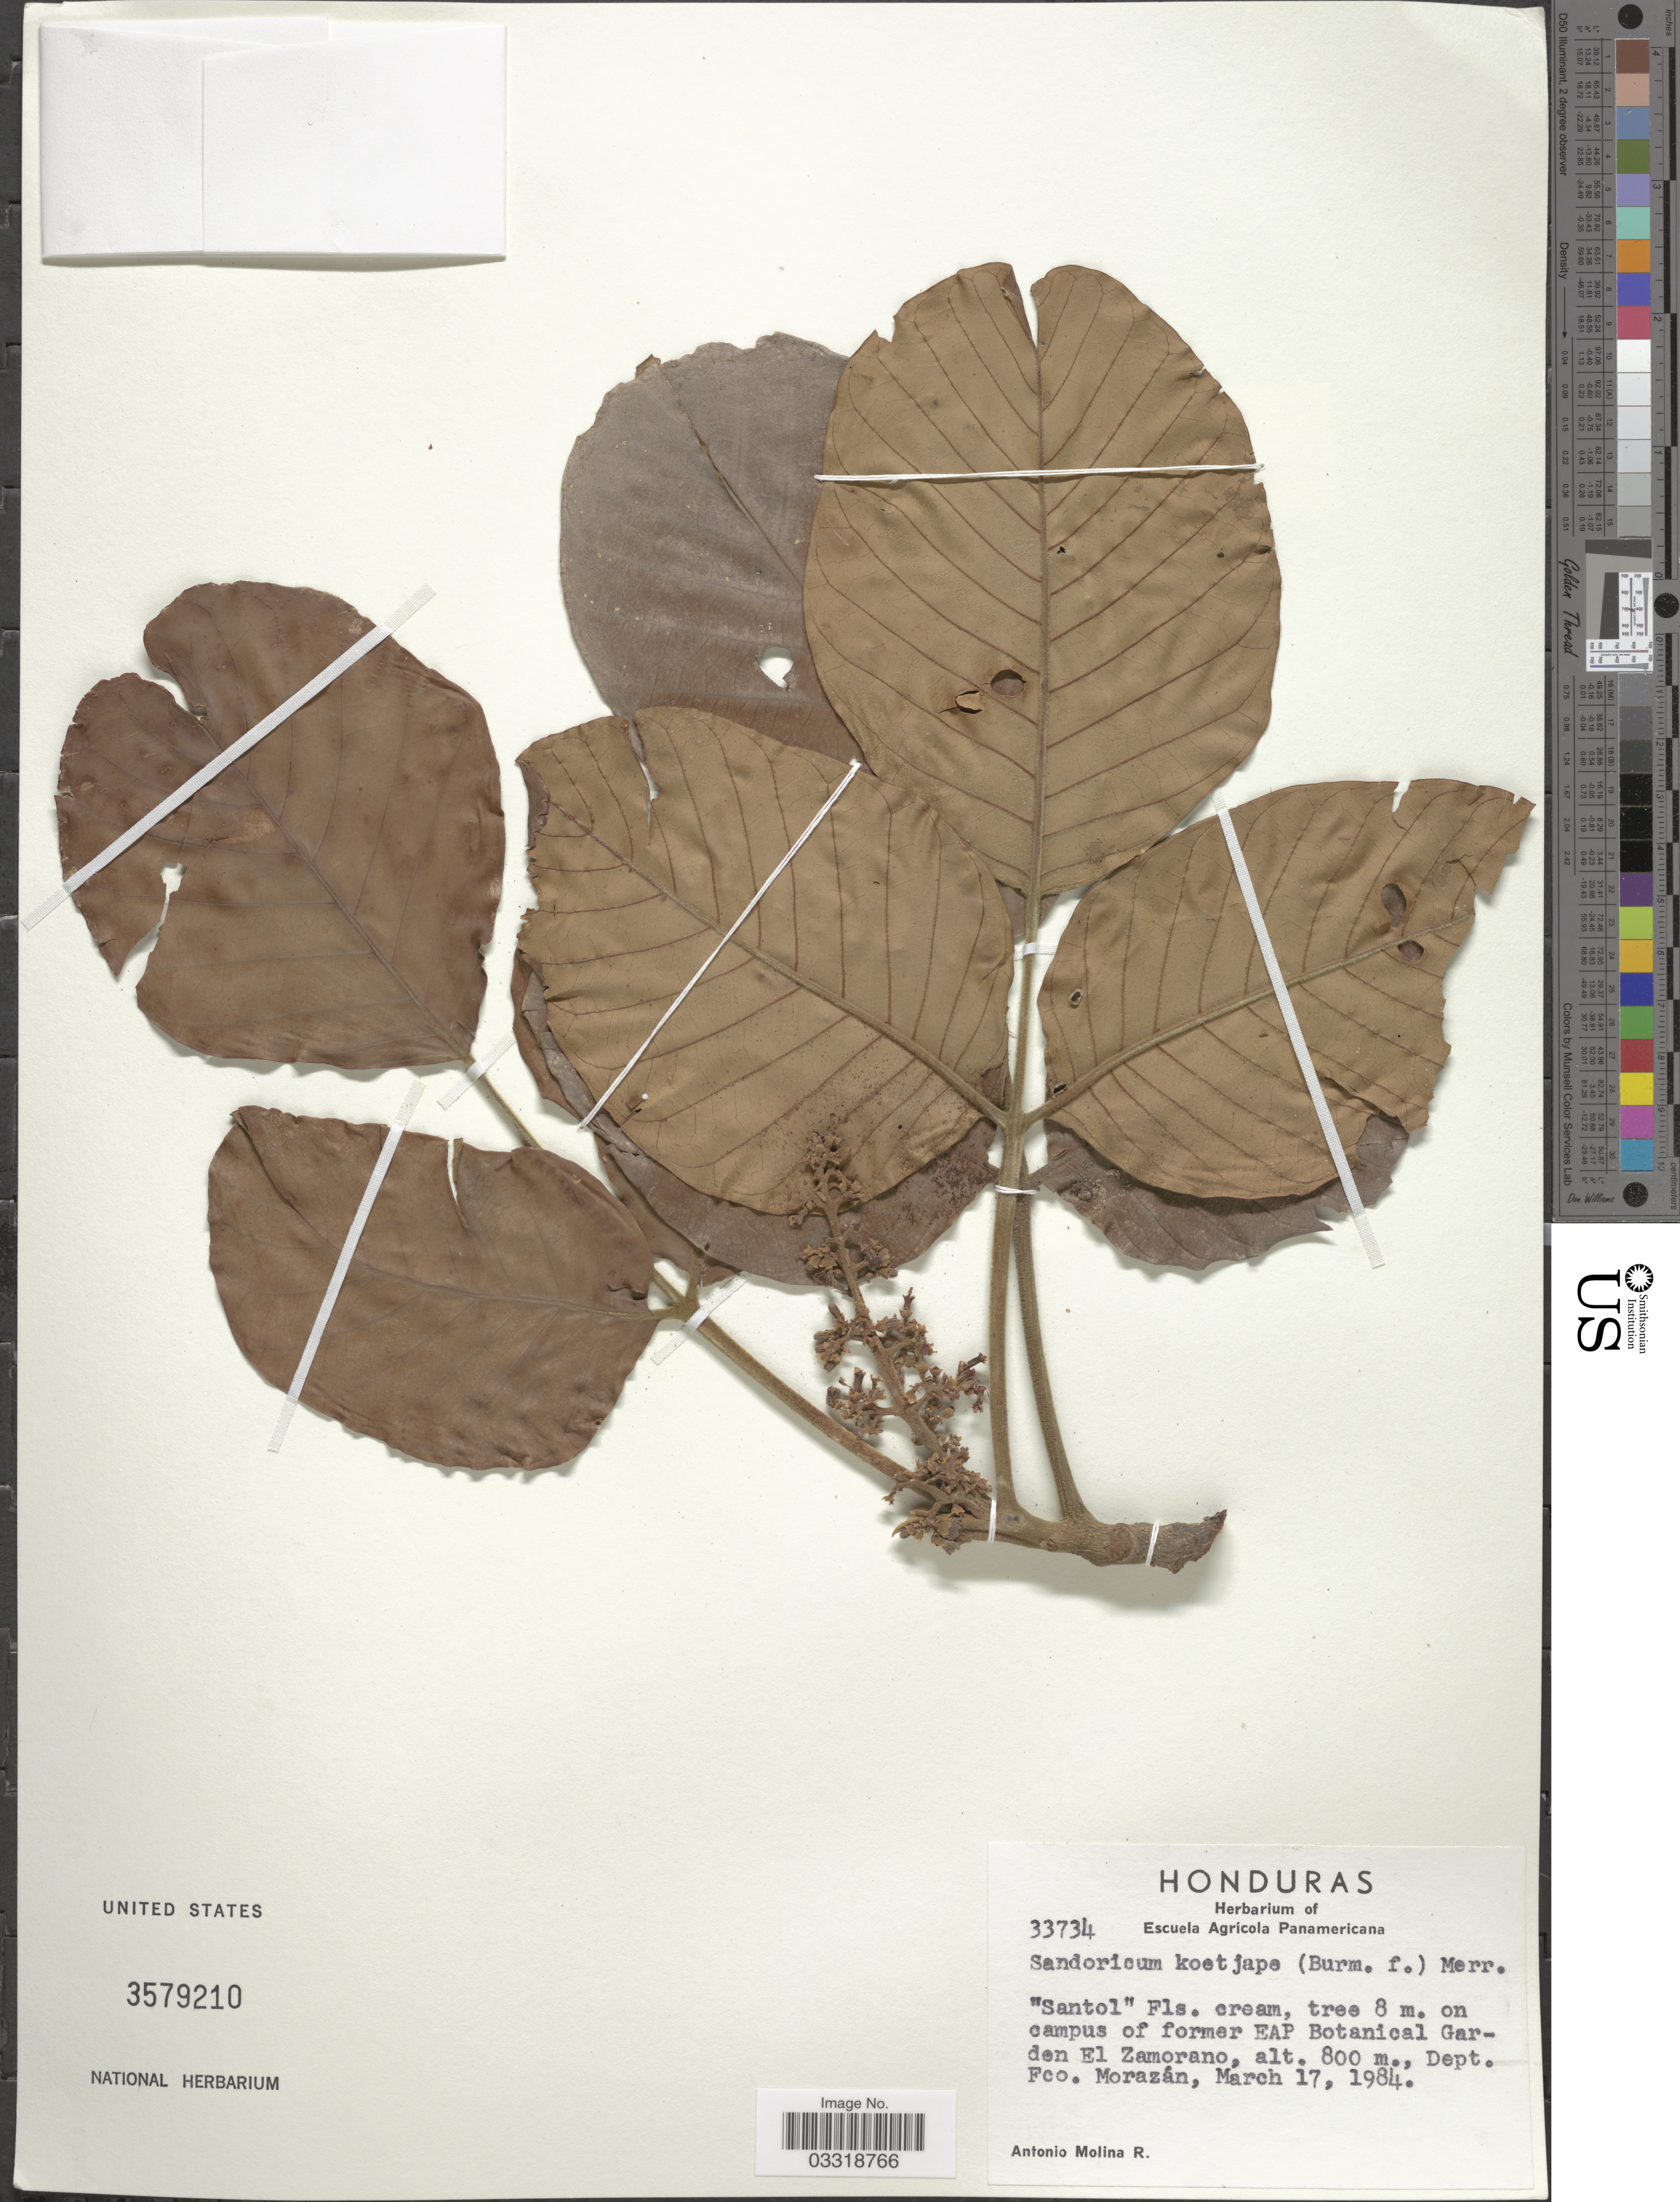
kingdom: Plantae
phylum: Tracheophyta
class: Magnoliopsida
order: Sapindales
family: Meliaceae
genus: Sandoricum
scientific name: Sandoricum koetjape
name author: (Burm. f.) Merr.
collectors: A. Molina R.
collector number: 33734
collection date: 1984-03-17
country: Honduras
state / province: Fco. Morazán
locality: On campus of former EAP Botanical Garden El Zamorano, Dept. Fco. Morazán.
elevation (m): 800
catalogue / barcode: US 3579210